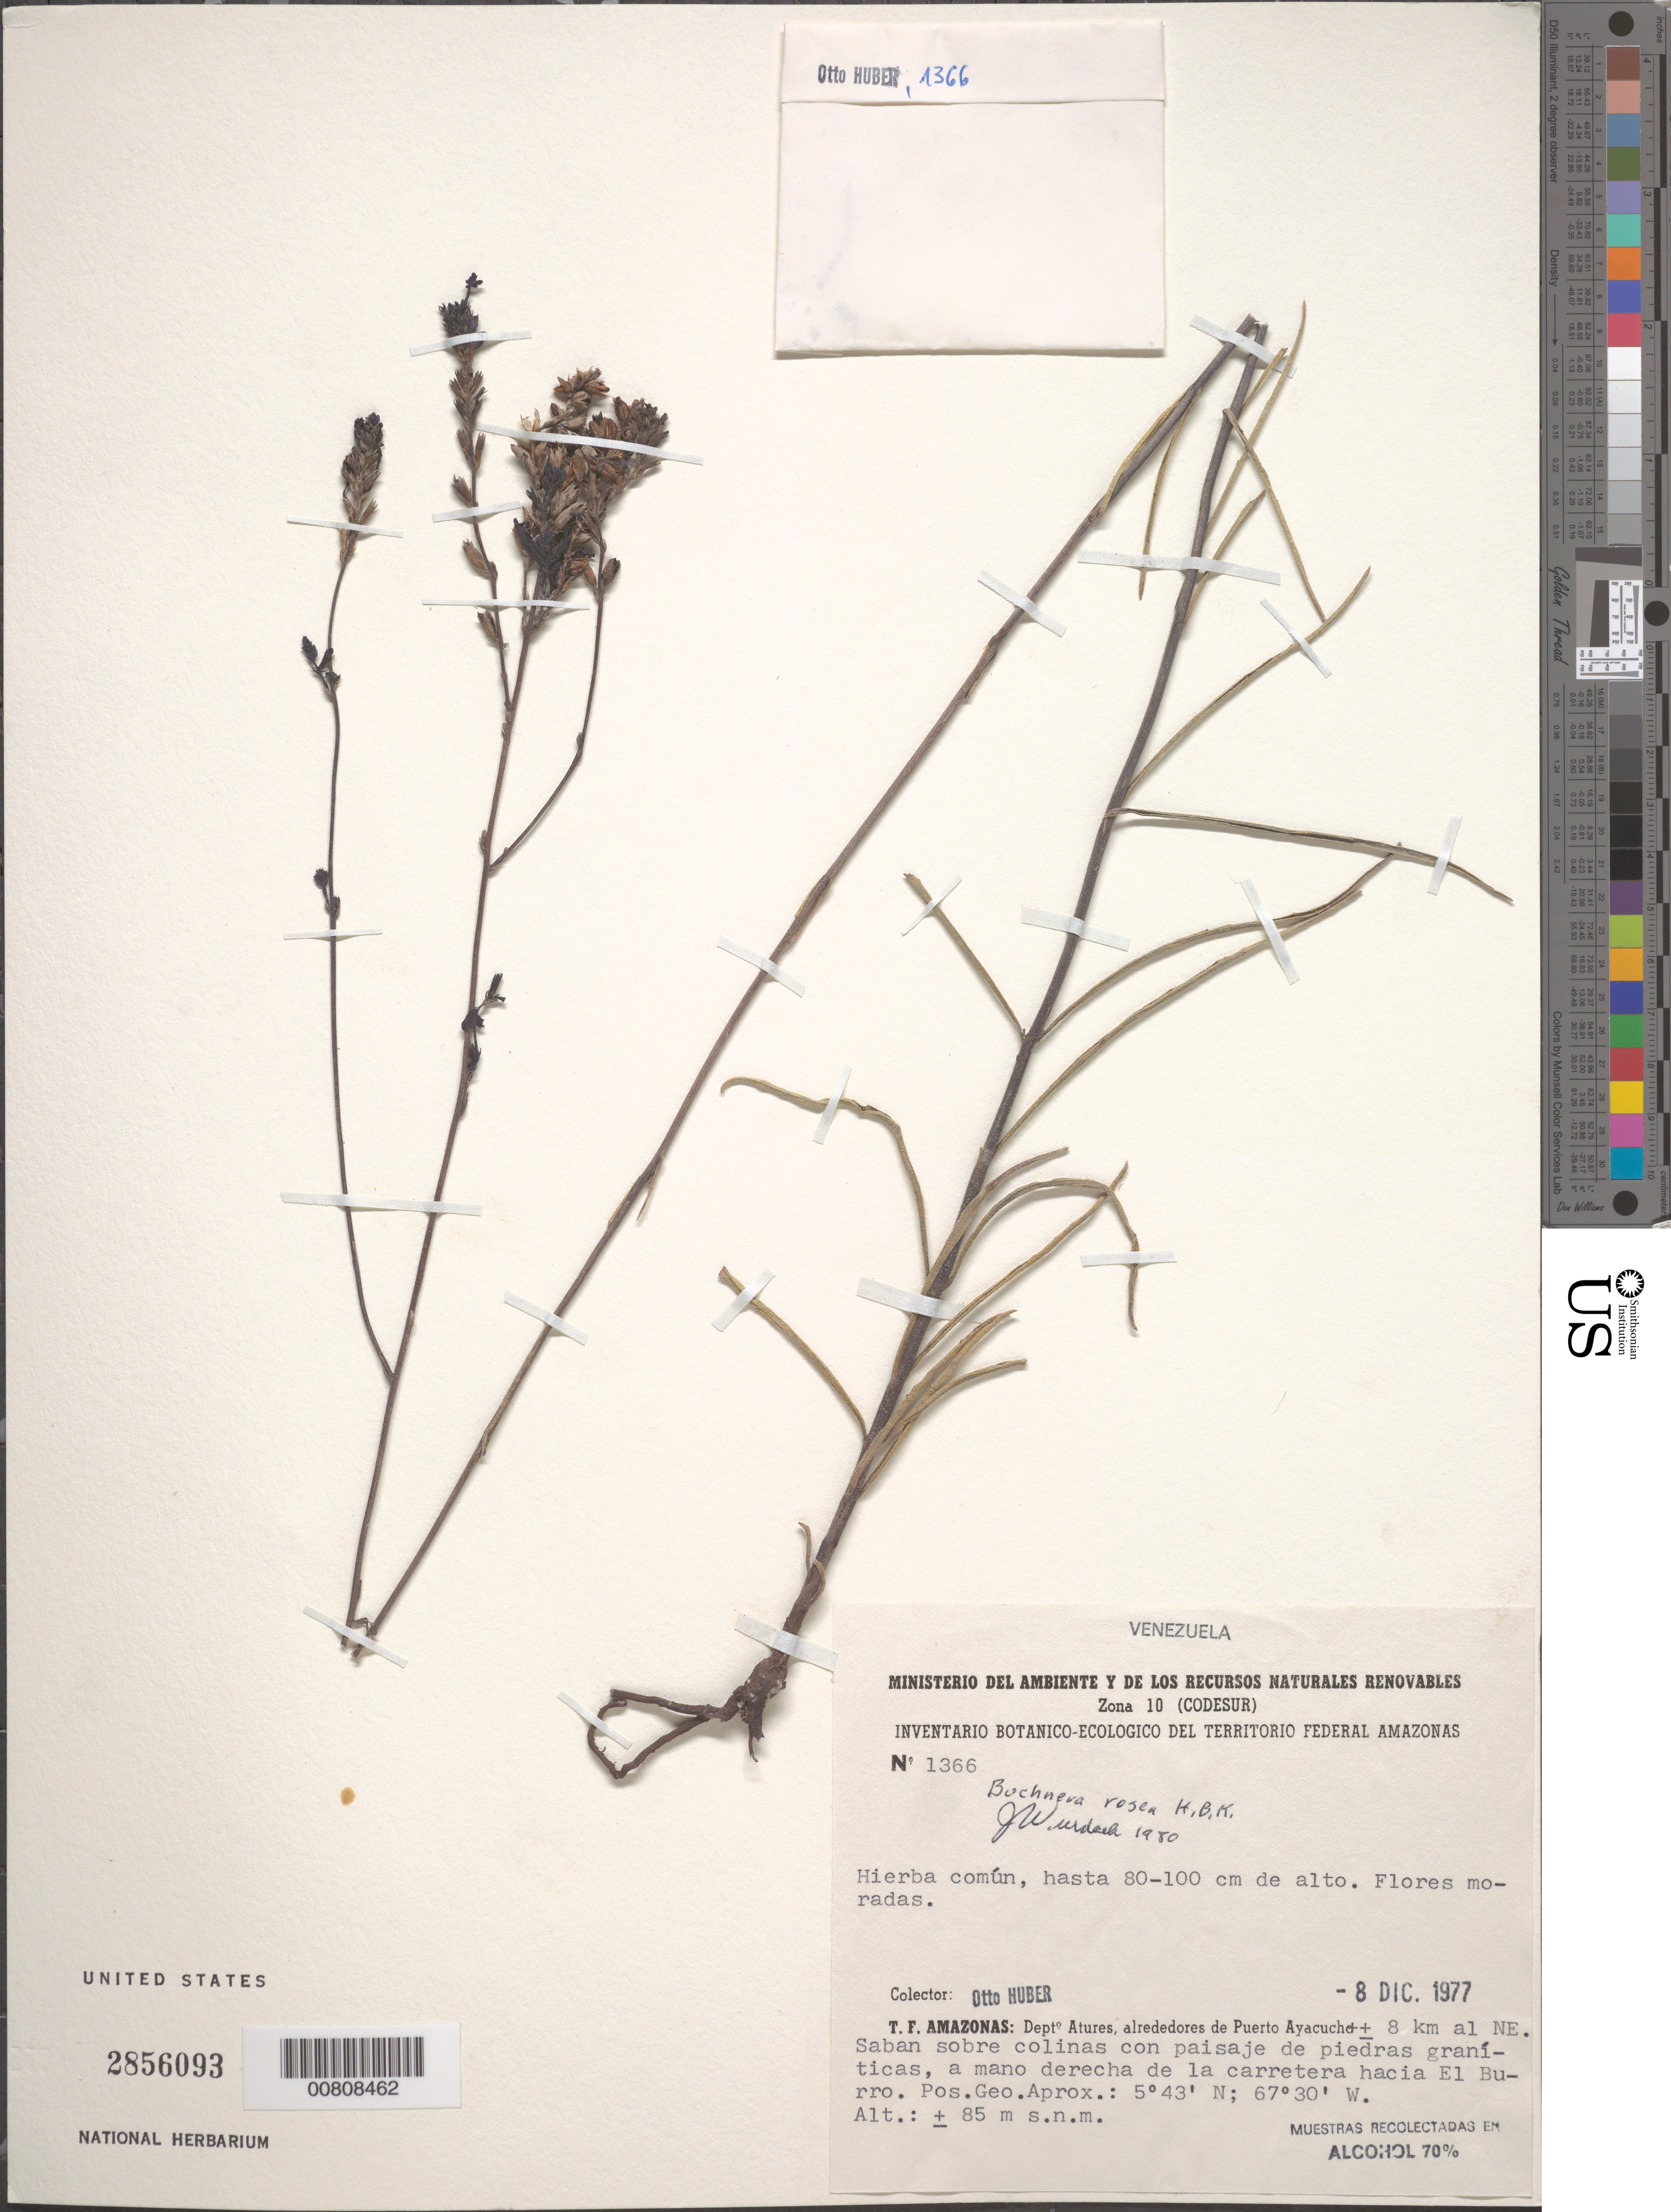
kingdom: Plantae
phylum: Tracheophyta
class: Magnoliopsida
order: Lamiales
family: Orobanchaceae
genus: Buchnera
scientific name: Buchnera rosea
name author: Kunth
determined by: Wurdack, John J., (US), US (UNITED STATES)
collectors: O. Huber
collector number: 1366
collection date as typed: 8-Dec-77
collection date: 1977-12-08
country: Venezuela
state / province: Amazonas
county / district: Atures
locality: Puerto Ayacucho, 8 km al NE, carretera hacia El Burro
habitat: Sabana sobre colinas con paisaje de piedras graníticas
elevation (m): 85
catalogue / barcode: US 2856093